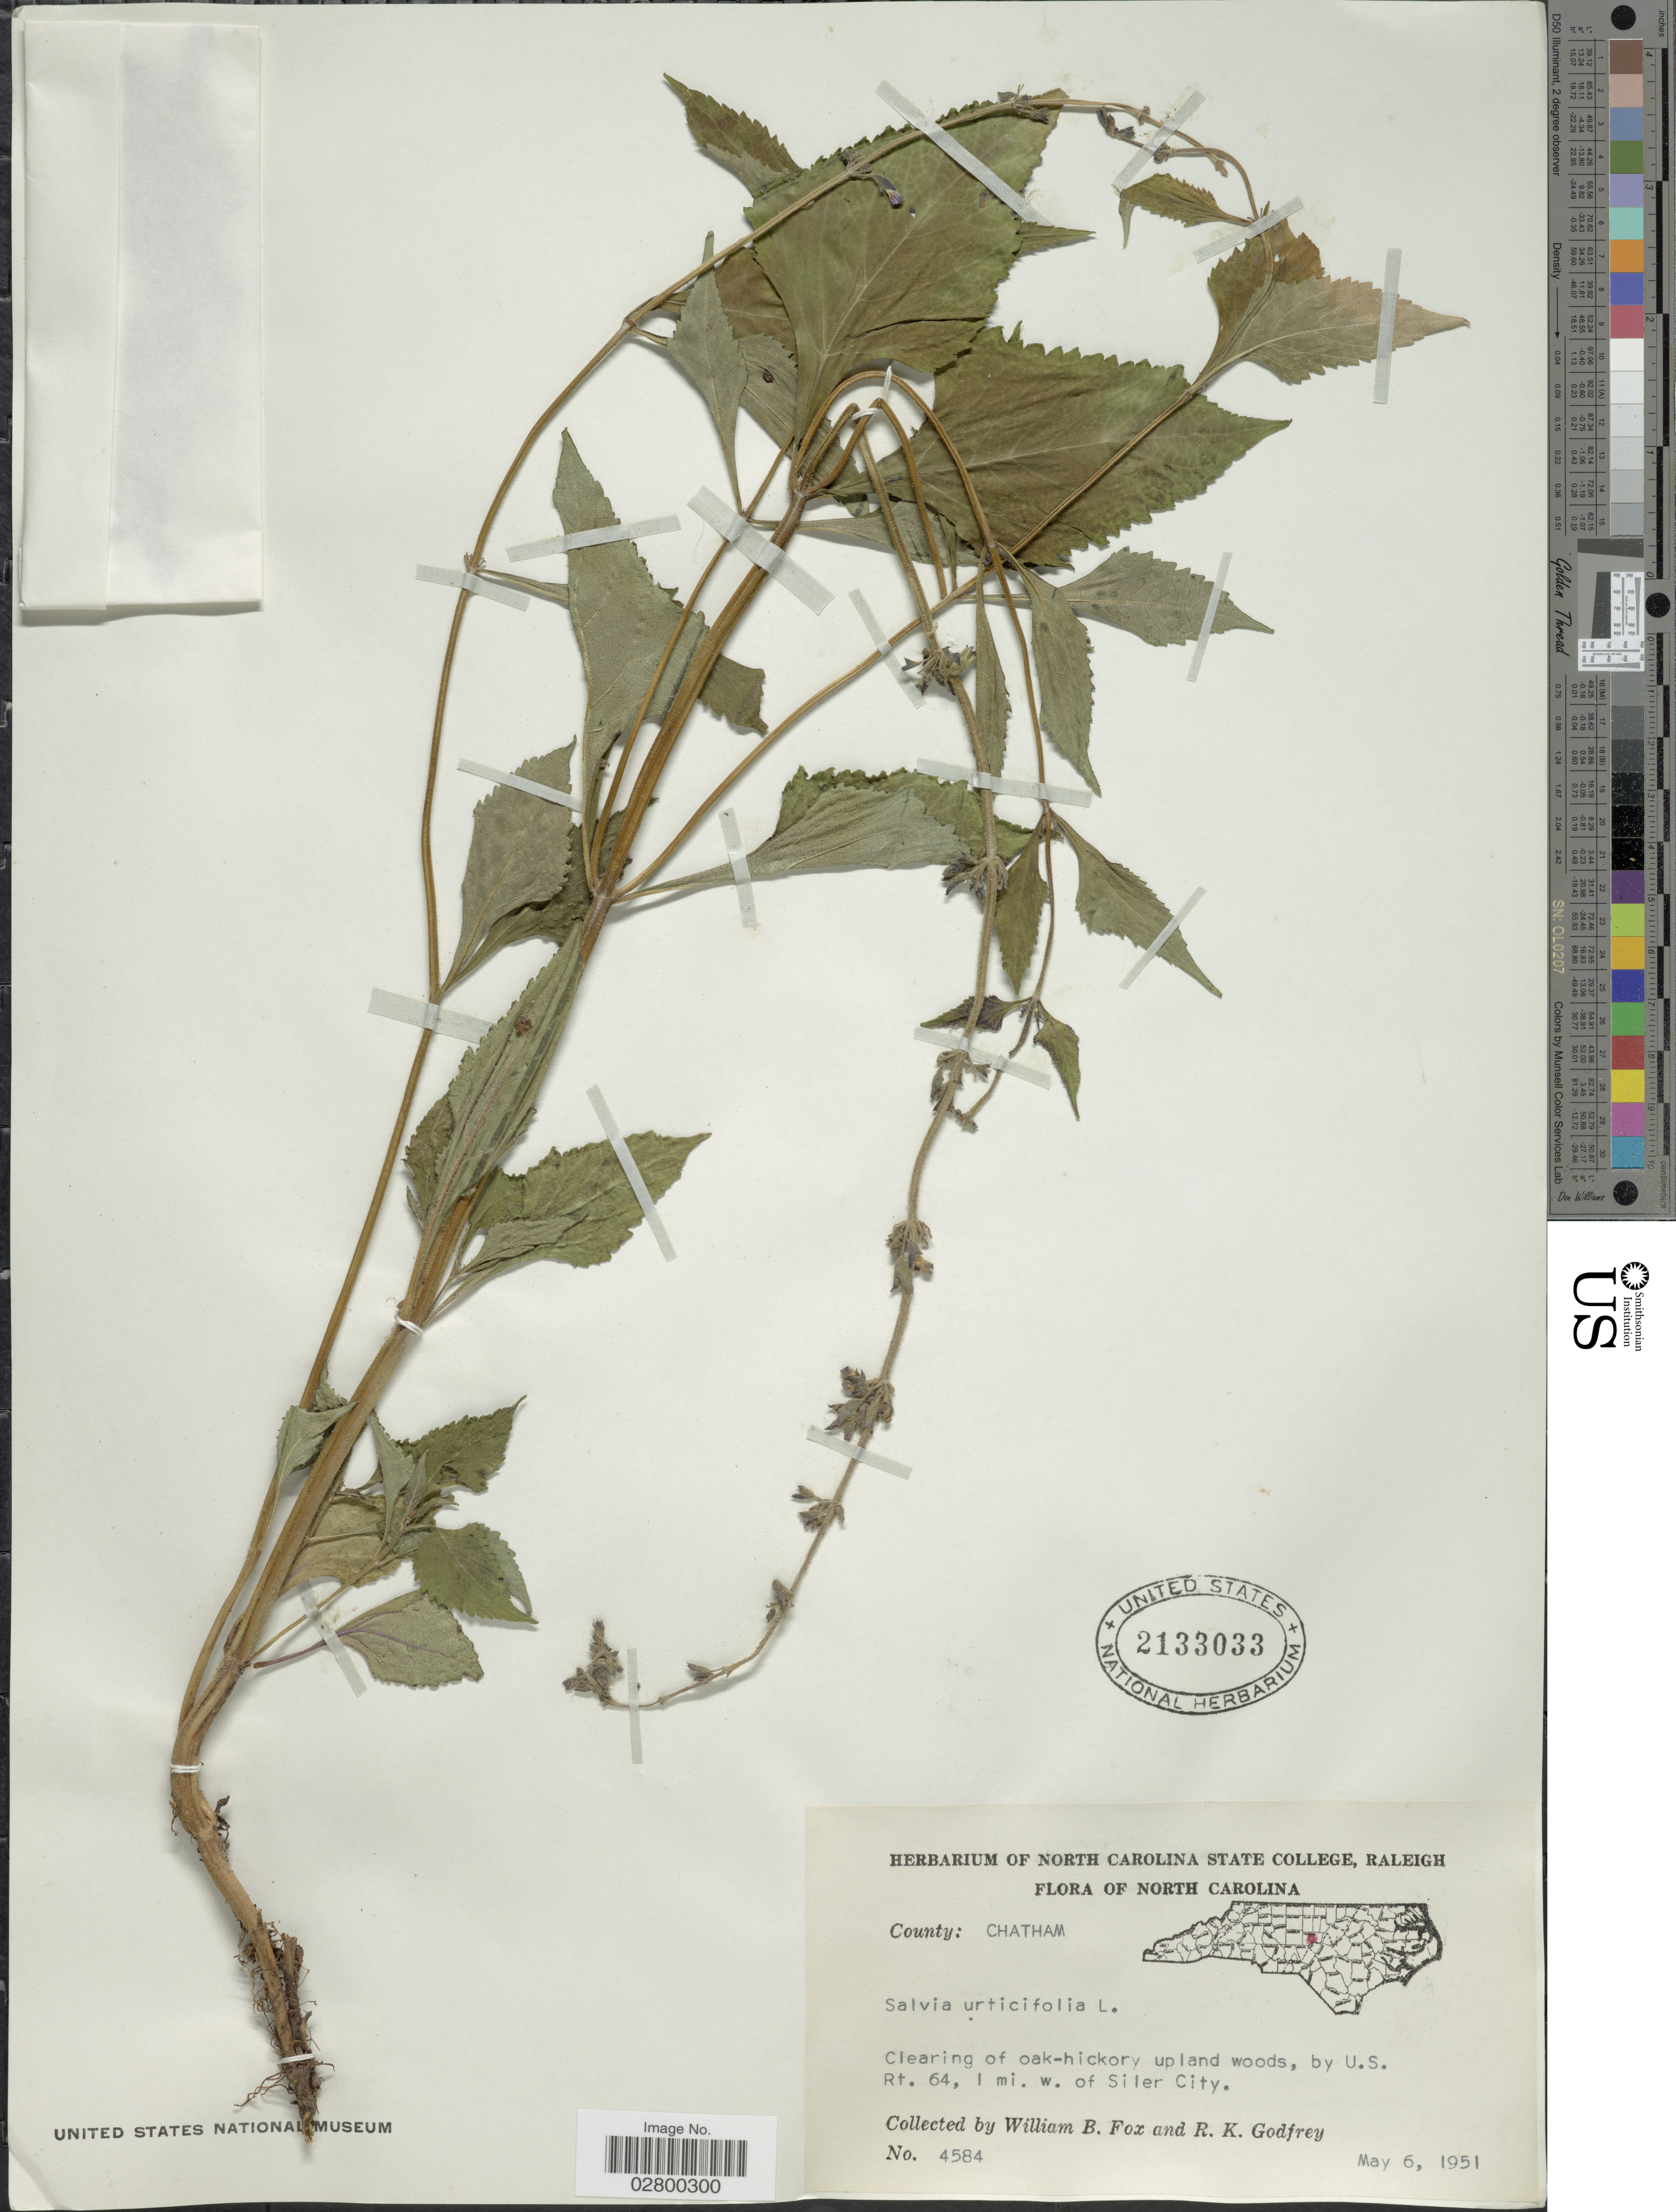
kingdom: Plantae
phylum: Tracheophyta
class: Magnoliopsida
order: Lamiales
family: Lamiaceae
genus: Salvia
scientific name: Salvia urticifolia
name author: L.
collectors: W. B. Fox & R. K. Godfrey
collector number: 4584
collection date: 1951-05-06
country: United States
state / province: North Carolina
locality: County: Chatham, Clearing of oak-hickory upland woods, by U.S. Rt. 64, 1 mi. w. of Siler City.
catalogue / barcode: US 2133033